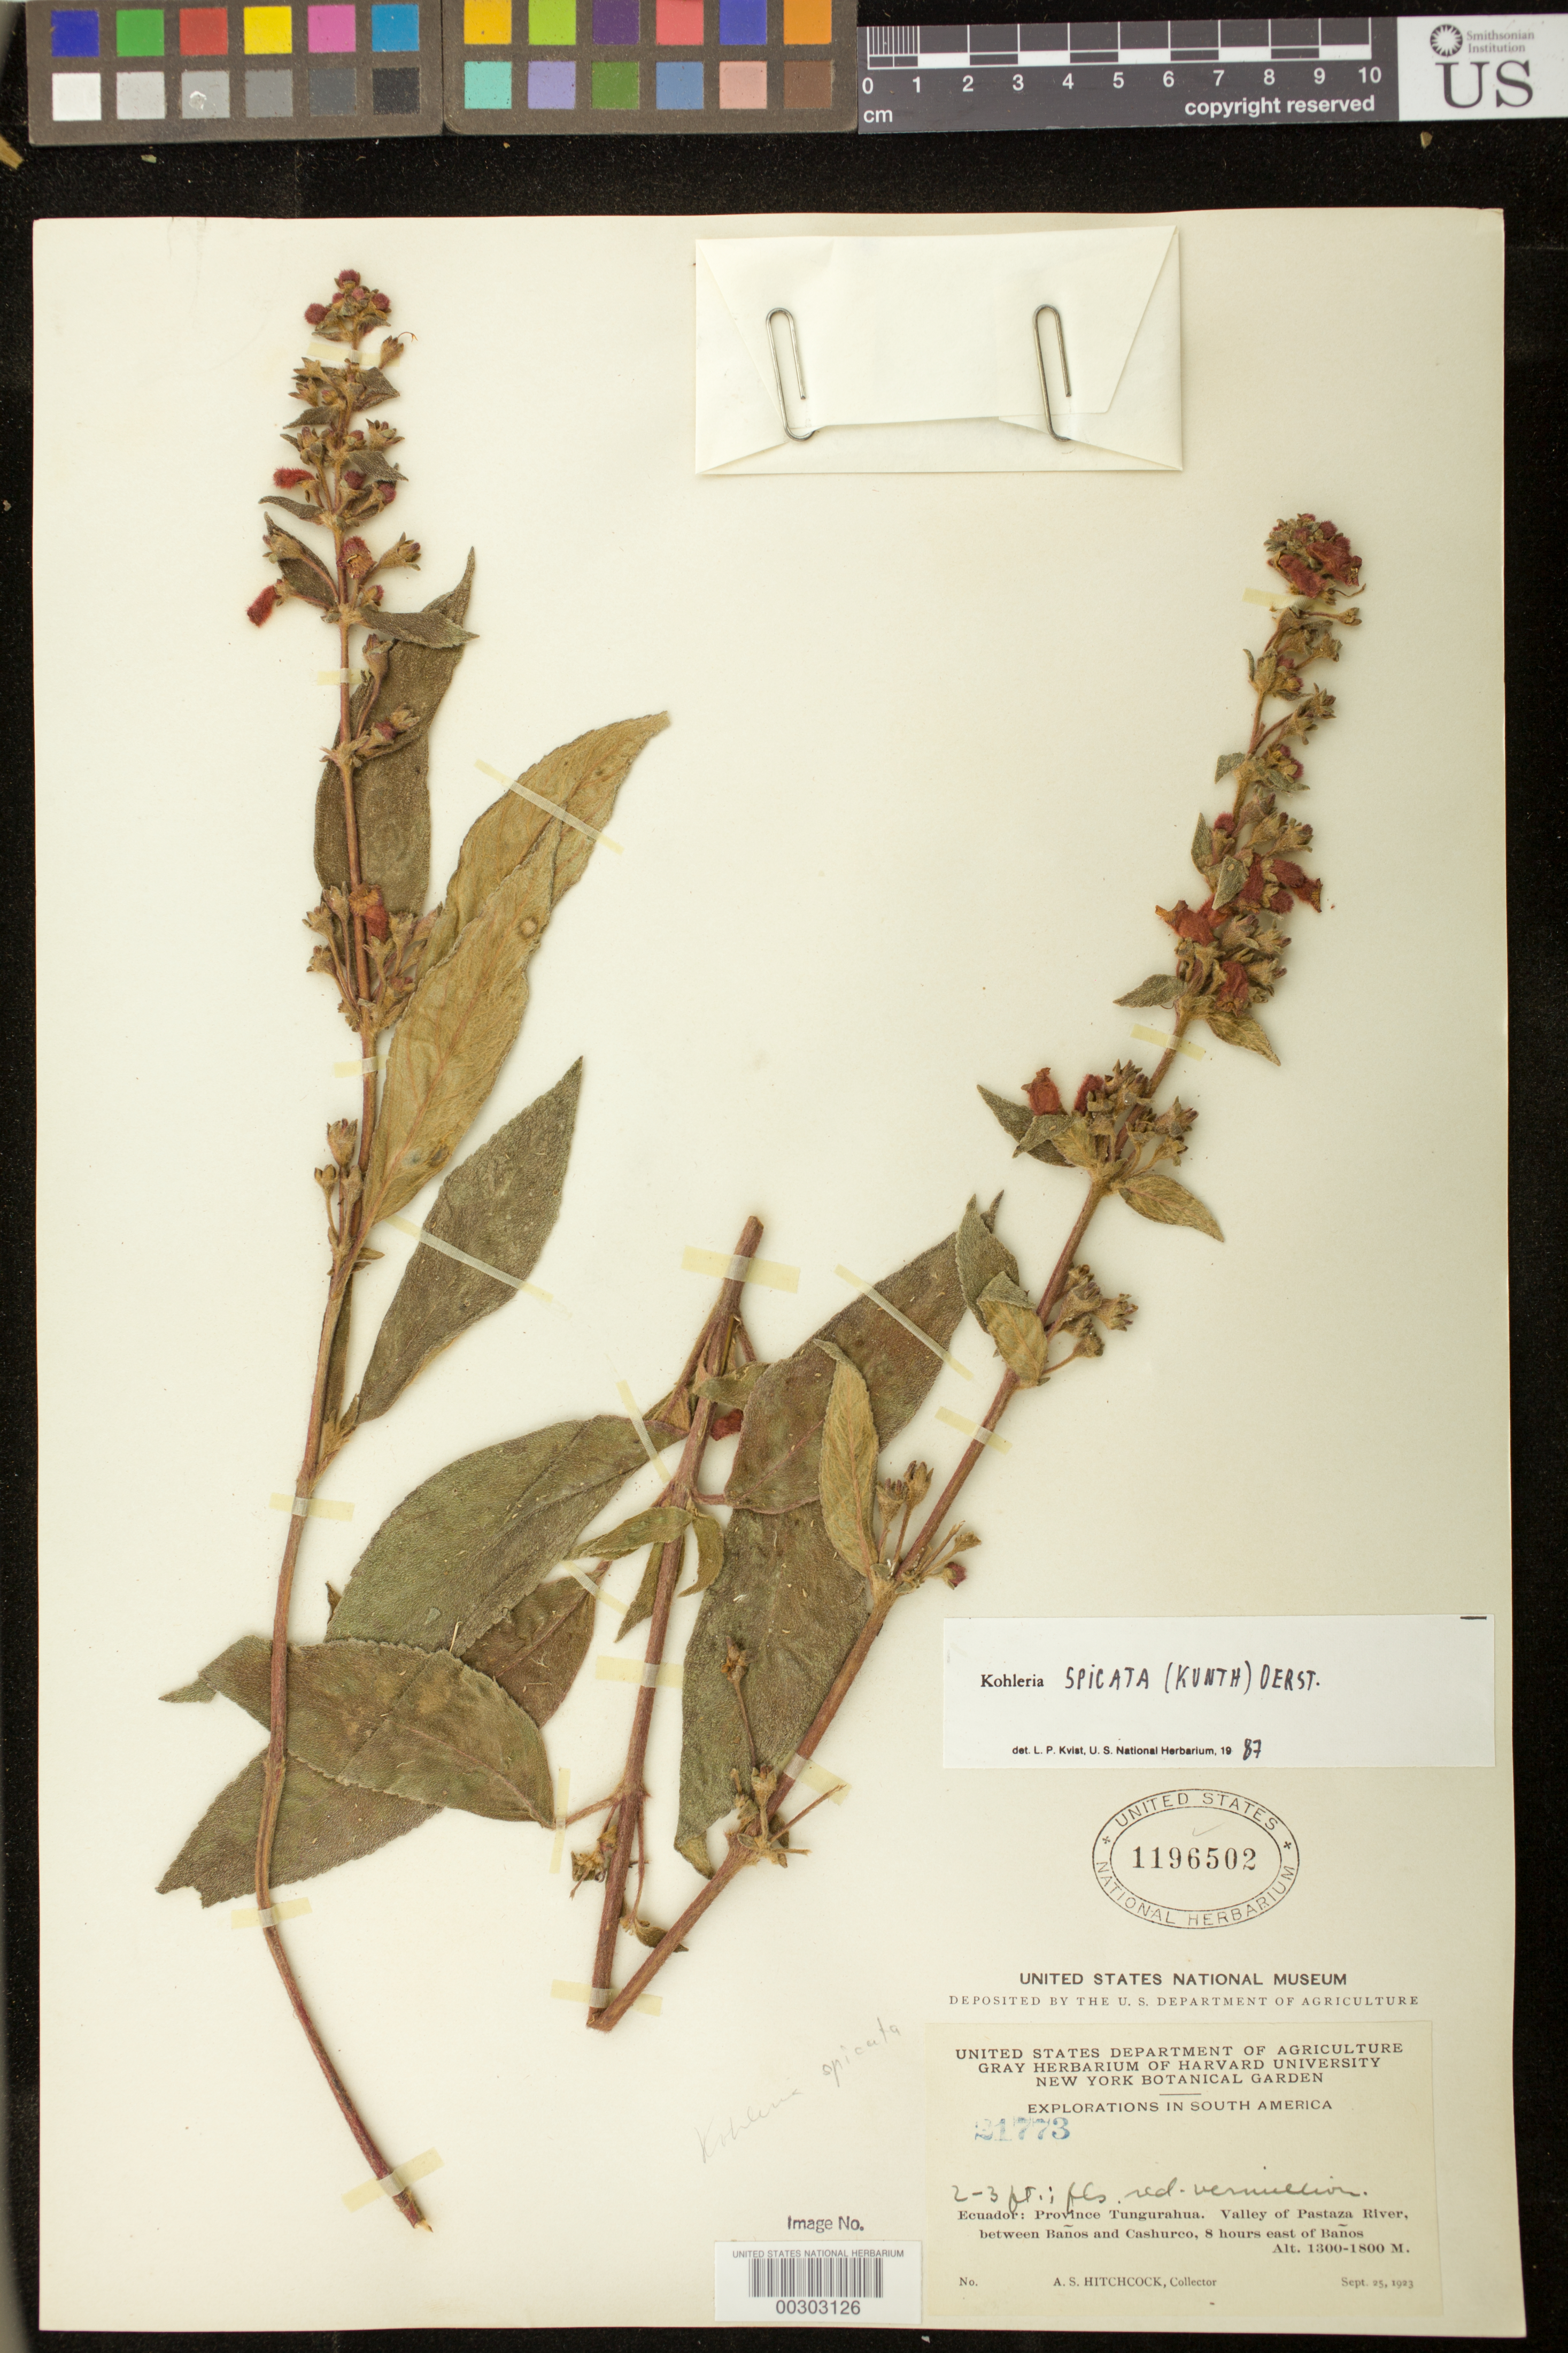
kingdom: Plantae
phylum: Tracheophyta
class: Magnoliopsida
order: Lamiales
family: Gesneriaceae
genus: Kohleria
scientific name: Kohleria spicata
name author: (Kunth) Oerst.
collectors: A. S. Hitchcock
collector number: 21773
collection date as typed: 25 Sep 1923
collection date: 1923-09-25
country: Ecuador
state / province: Tungurahua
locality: Valley of Pastaza River, between Baños and Cashurco, 8 hrs E of Baños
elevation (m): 1300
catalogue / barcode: US 1196502